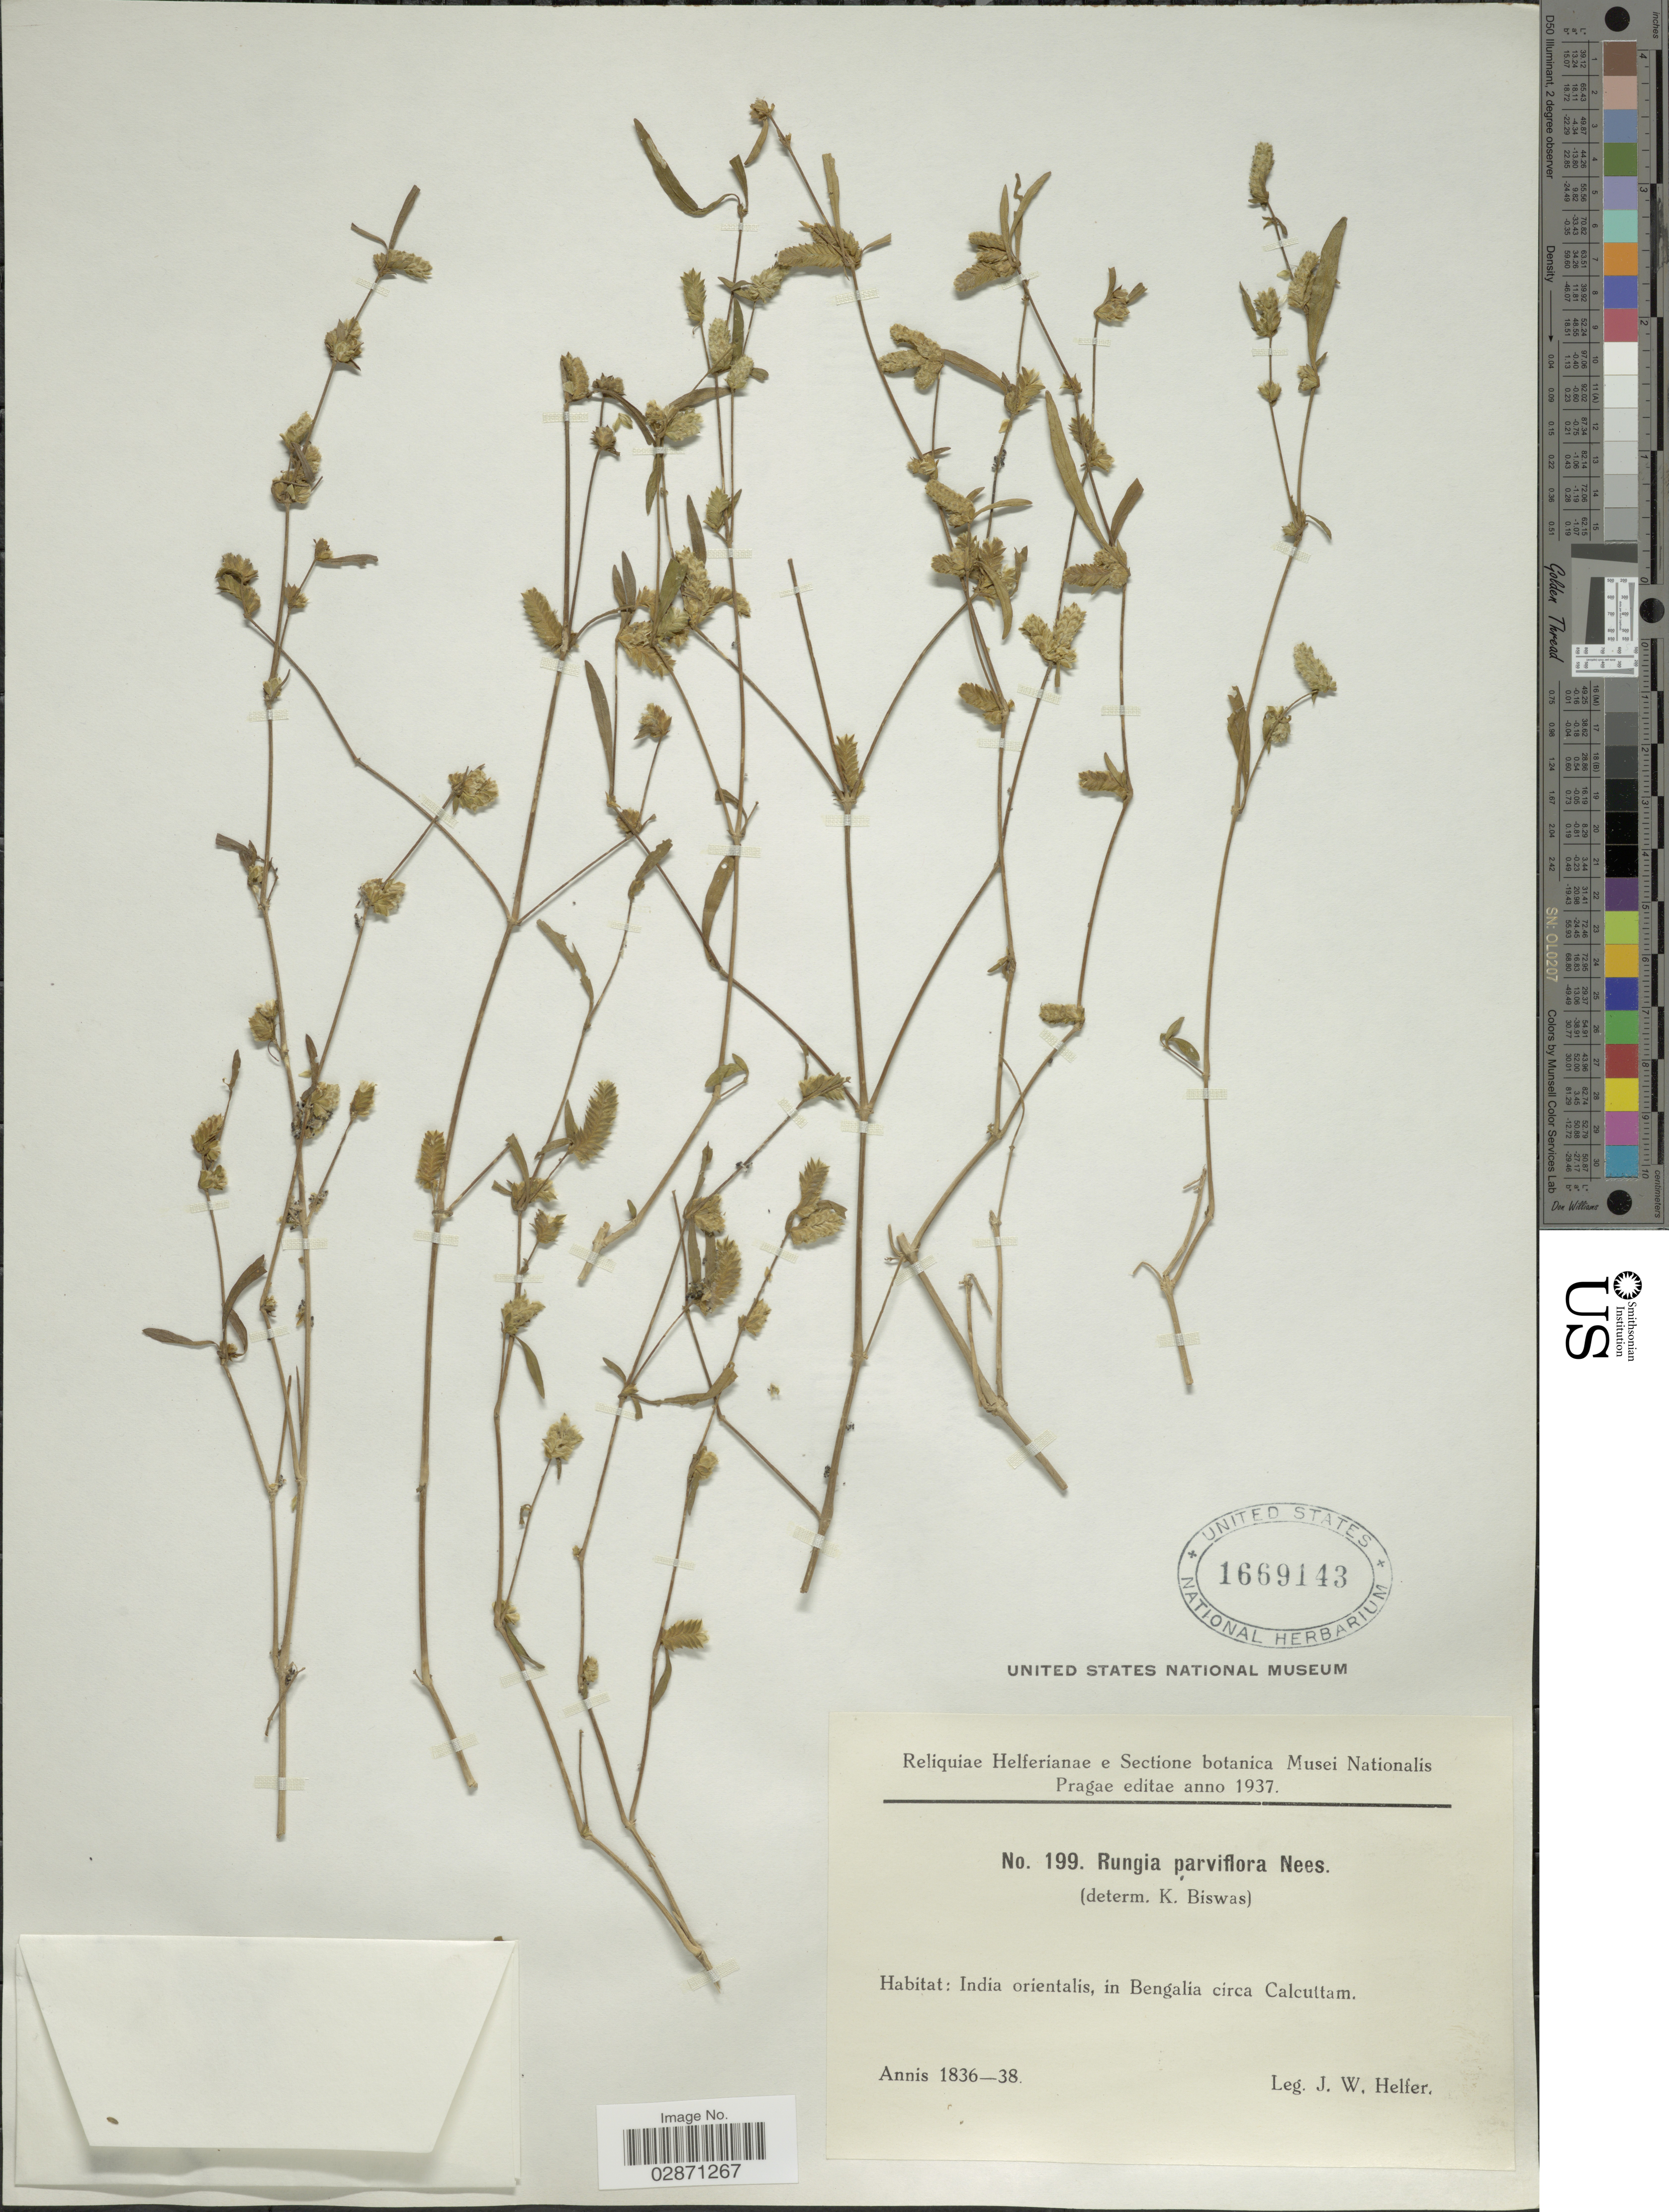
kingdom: Plantae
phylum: Tracheophyta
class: Magnoliopsida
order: Lamiales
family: Acanthaceae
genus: Rungia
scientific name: Rungia parviflora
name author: Nees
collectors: J. W. Helfer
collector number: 199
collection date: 1836/1838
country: India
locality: India orientalis, in Bengali circa Calcuttam.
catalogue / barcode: US 1669143